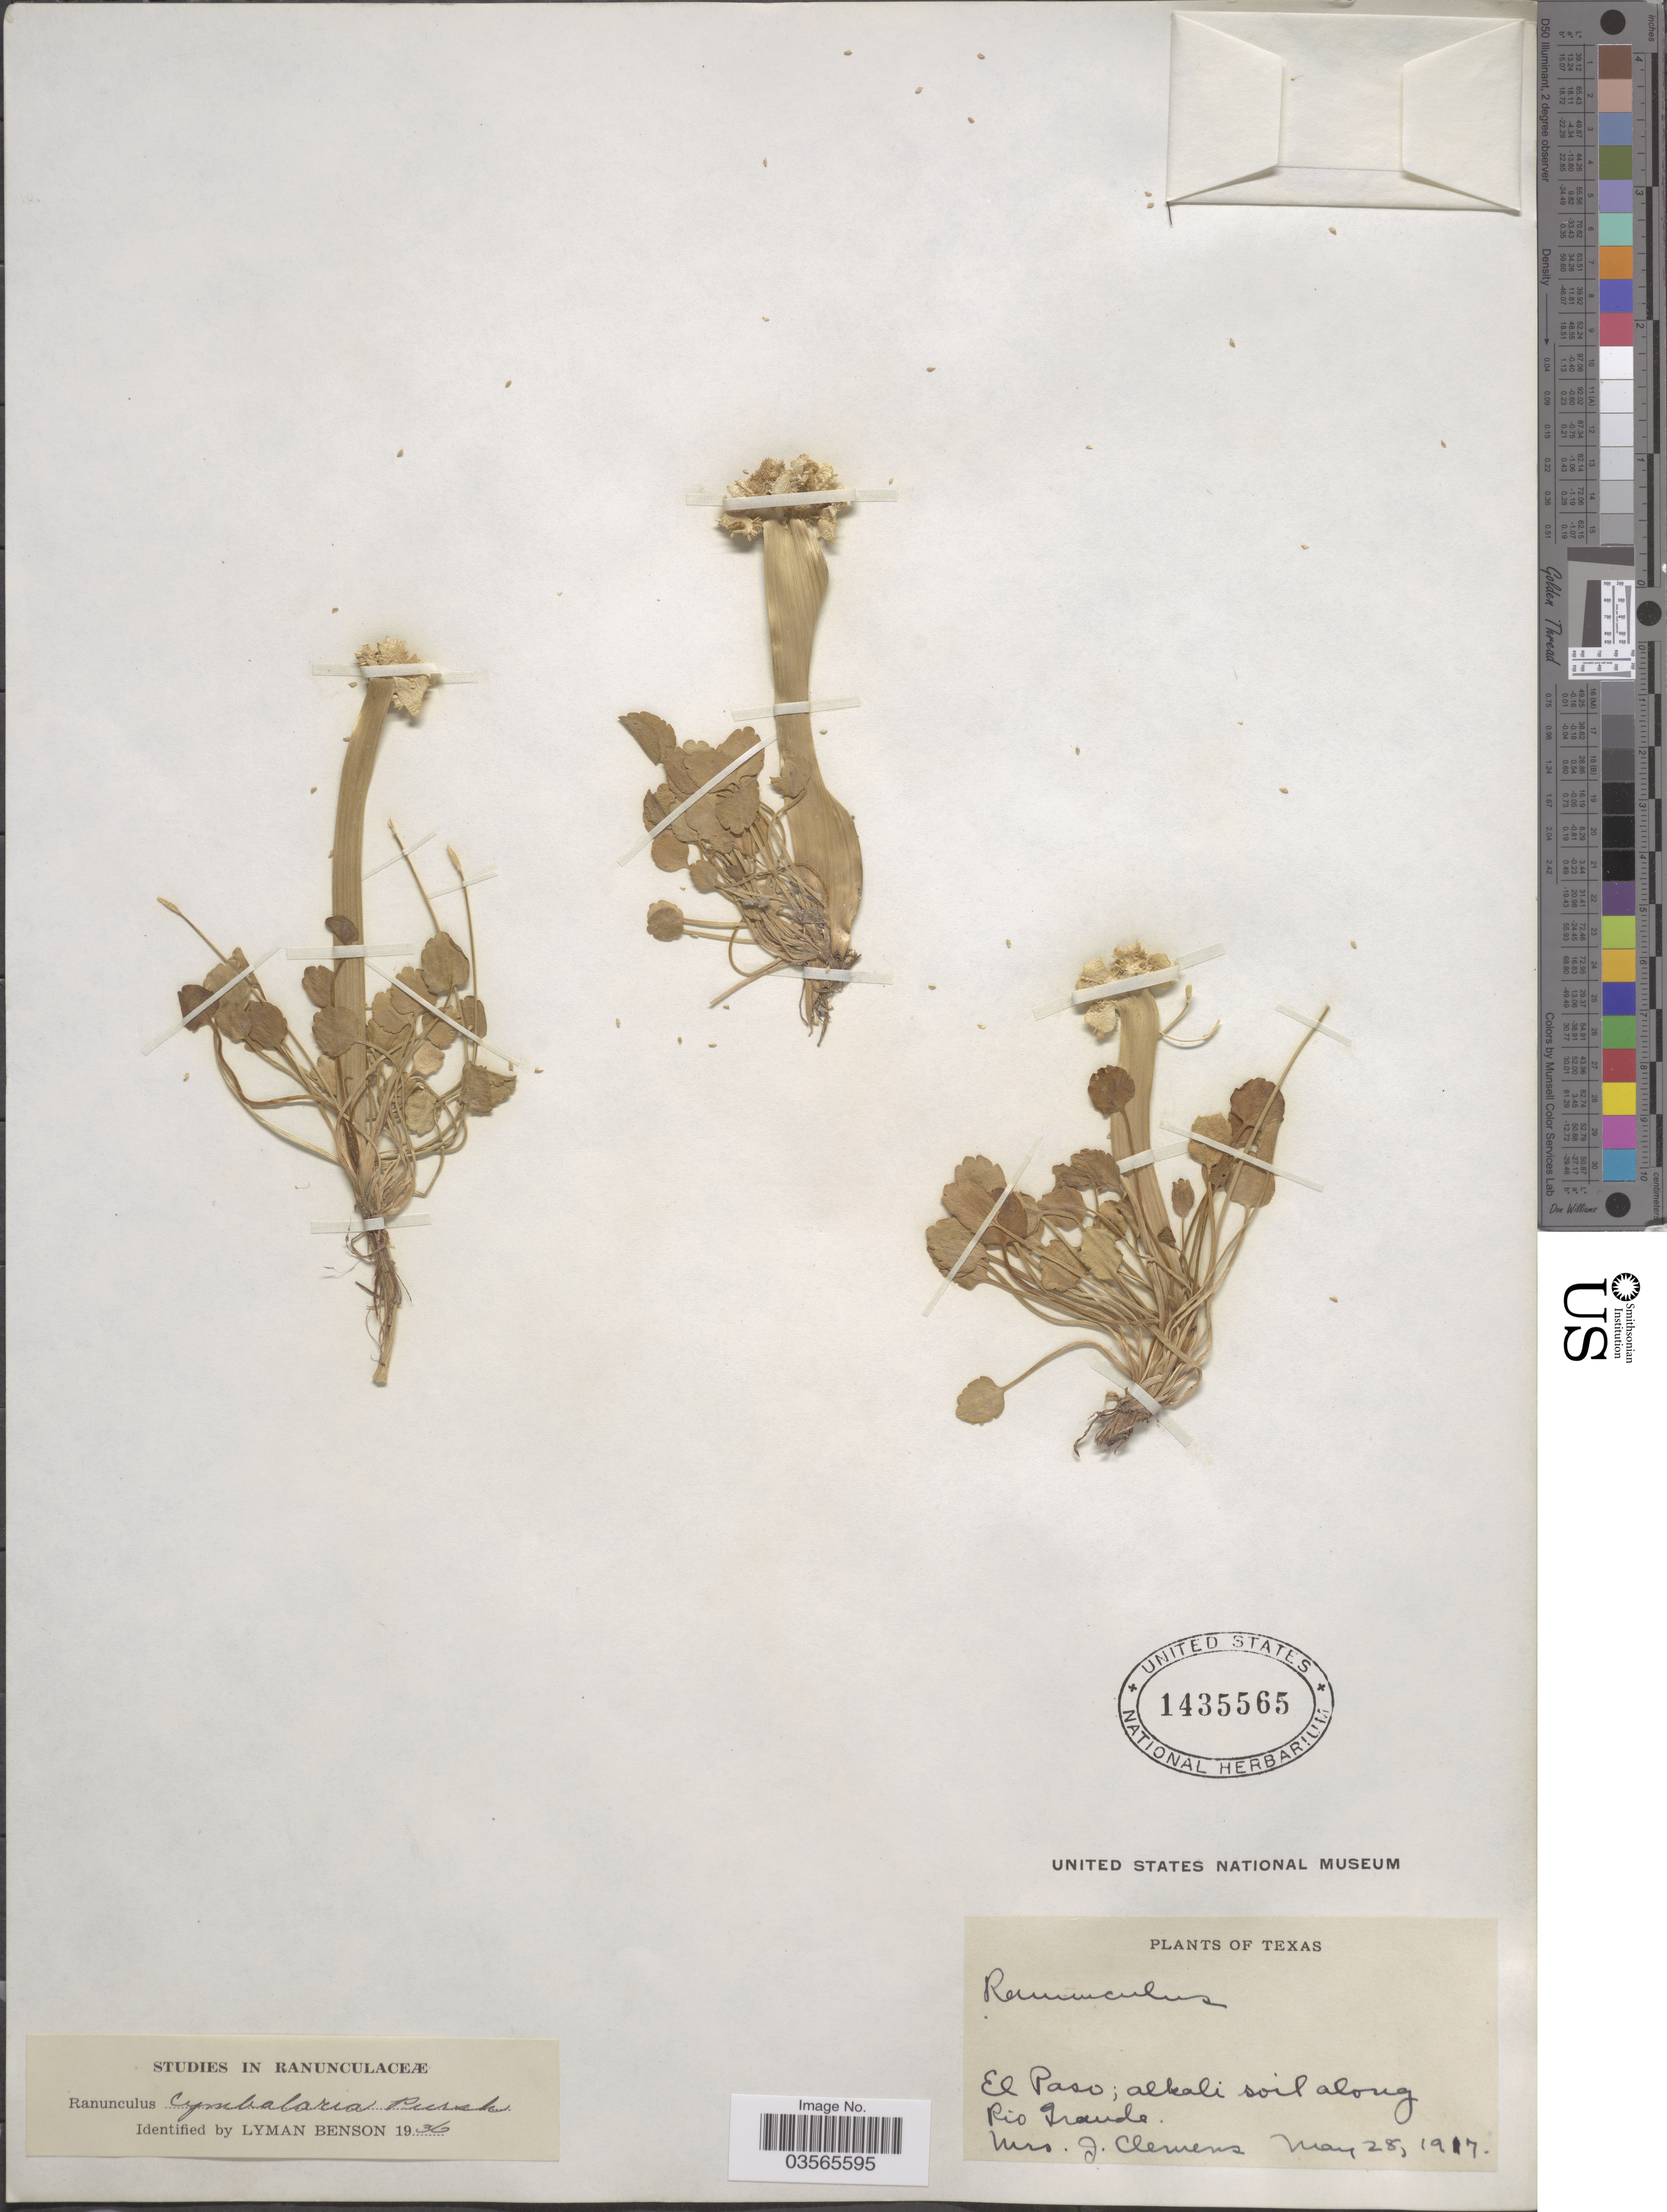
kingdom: Plantae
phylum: Tracheophyta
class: Magnoliopsida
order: Ranunculales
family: Ranunculaceae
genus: Halerpestes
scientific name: Halerpestes cymbalaria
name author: (Pursh) Greene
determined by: Strong, M. T., (US), Smithsonian Institution - National Museum of Natural History (UNITED STATES)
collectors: J. Clemens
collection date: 1917-05-28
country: United States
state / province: Texas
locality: El Paso; alkali soil along Rio Grande.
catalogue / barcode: US 1435565